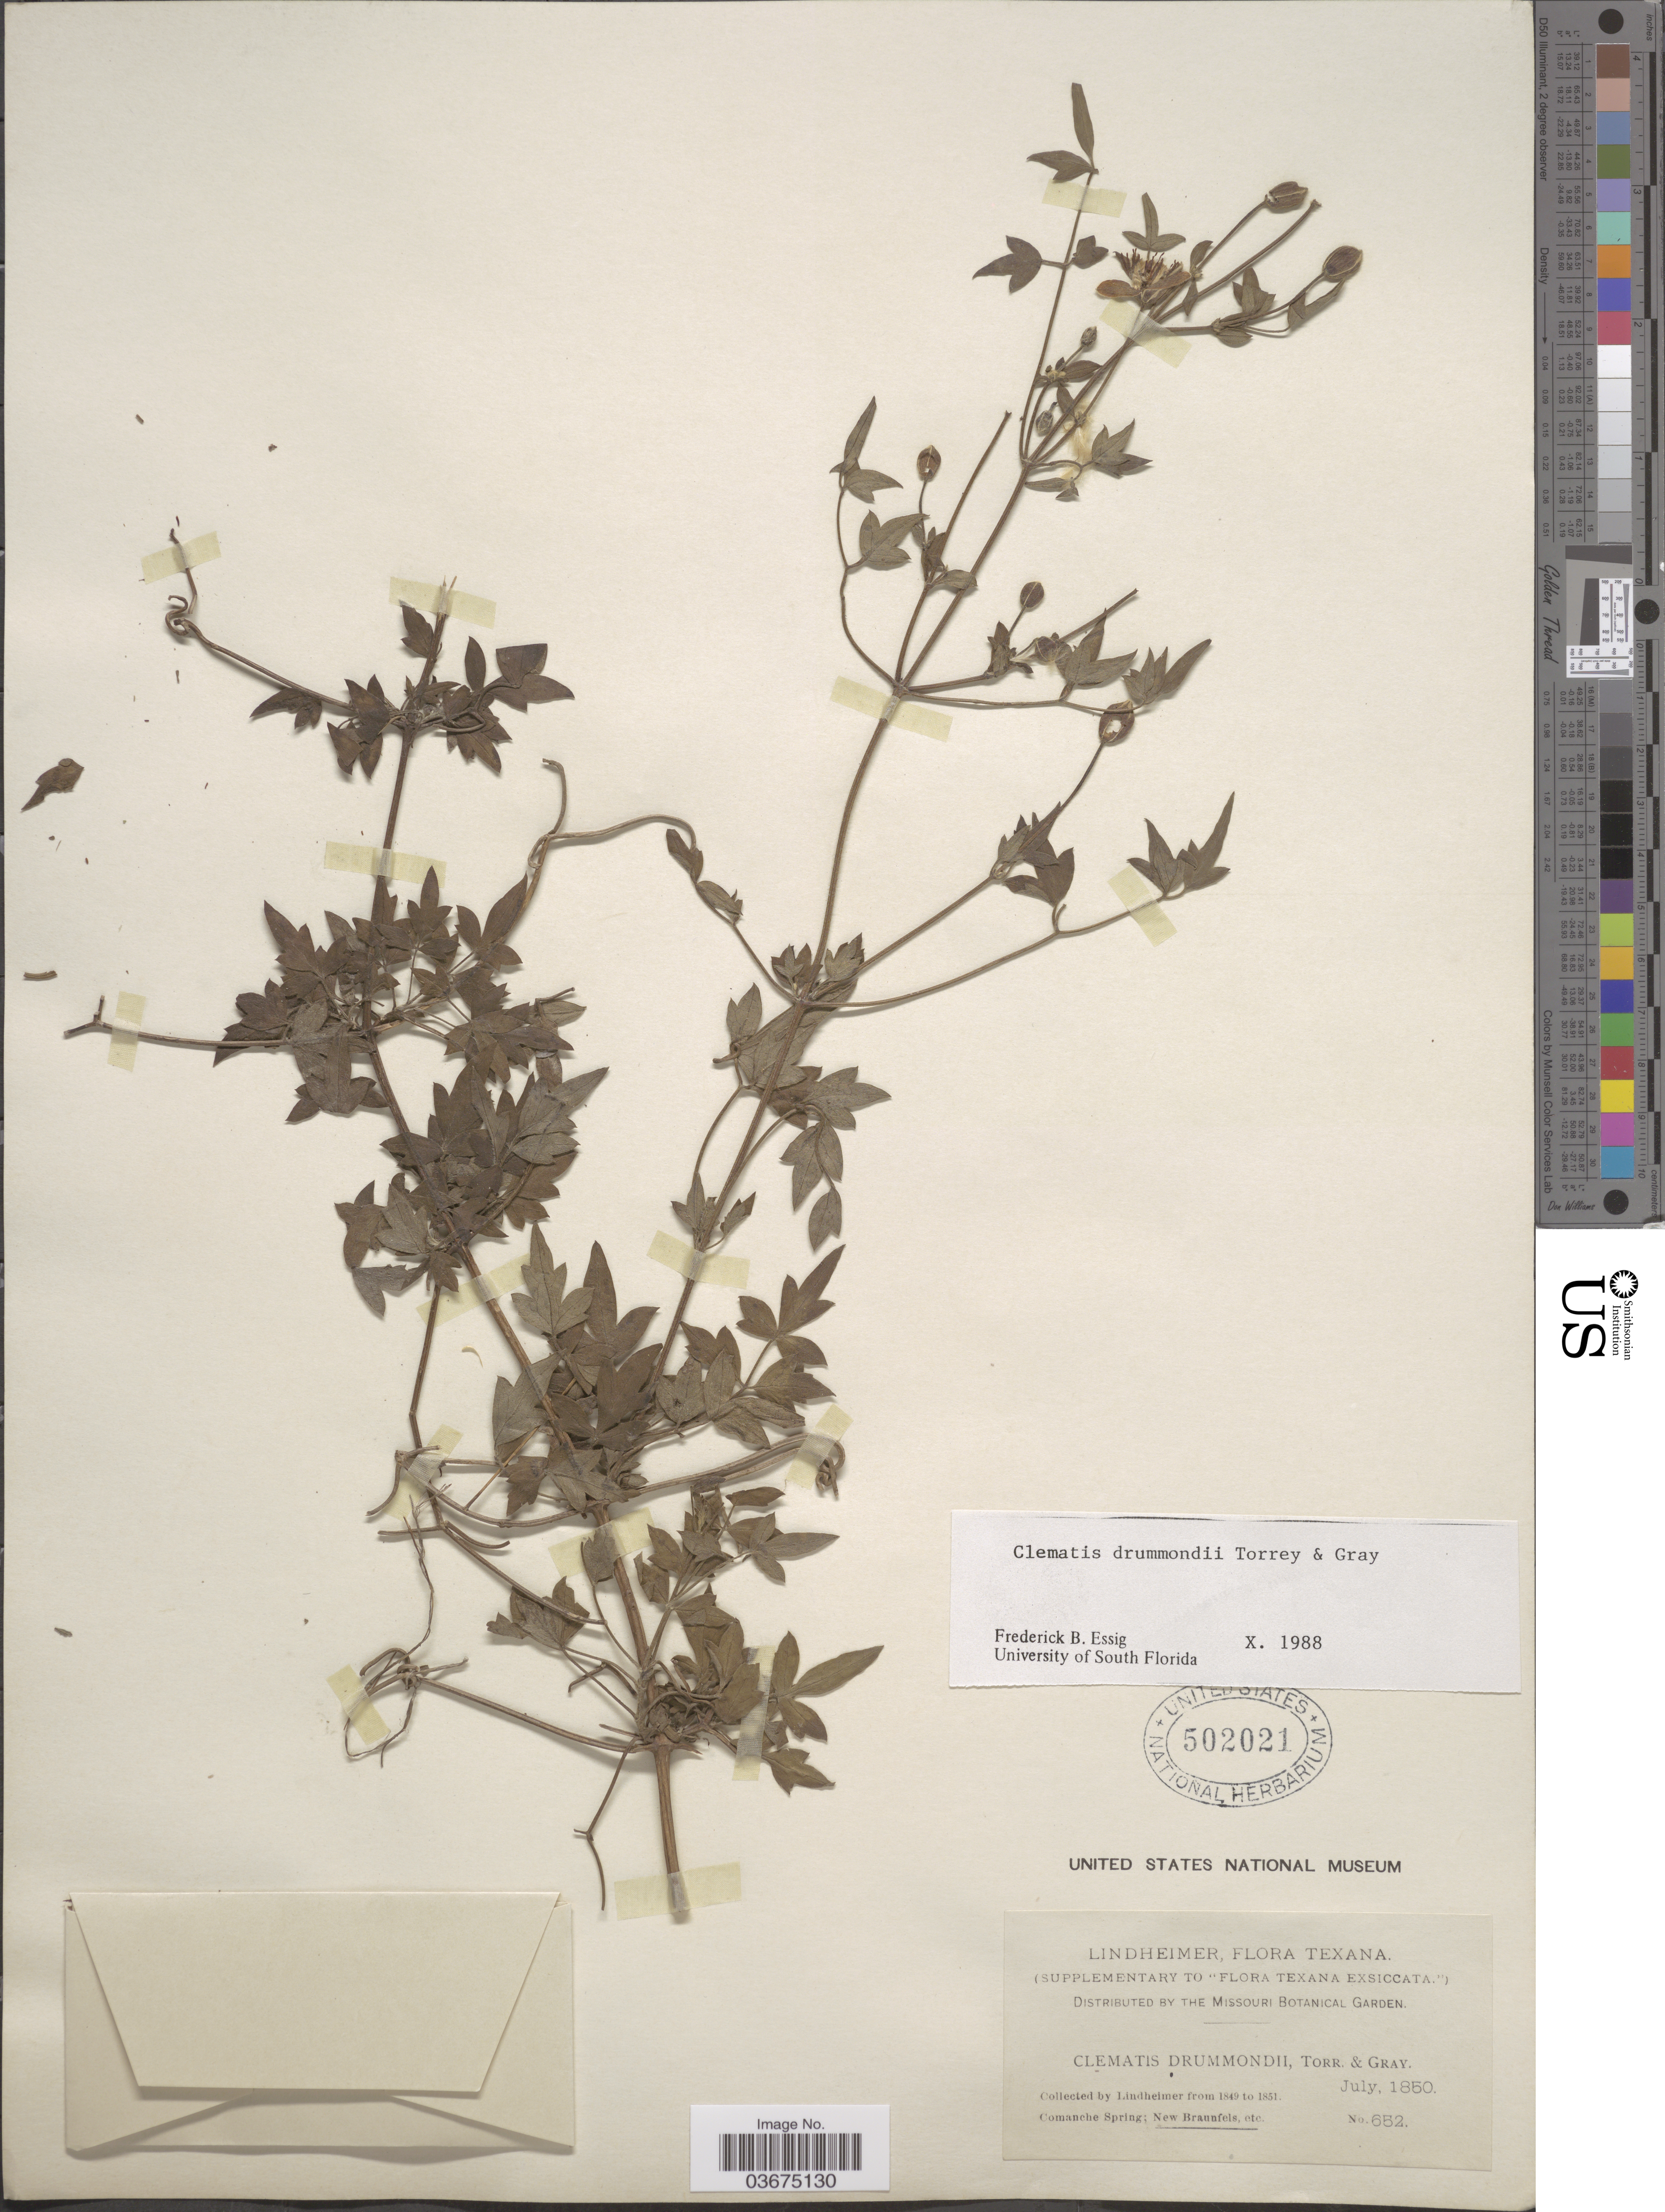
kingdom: Plantae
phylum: Tracheophyta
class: Magnoliopsida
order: Ranunculales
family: Ranunculaceae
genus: Clematis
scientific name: Clematis drummondii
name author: Torr. & A. Gray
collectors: -. Lindheimer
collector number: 652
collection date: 1850-07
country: United States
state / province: Texas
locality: Comanche Spring; New Braunfels.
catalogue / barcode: US 502021